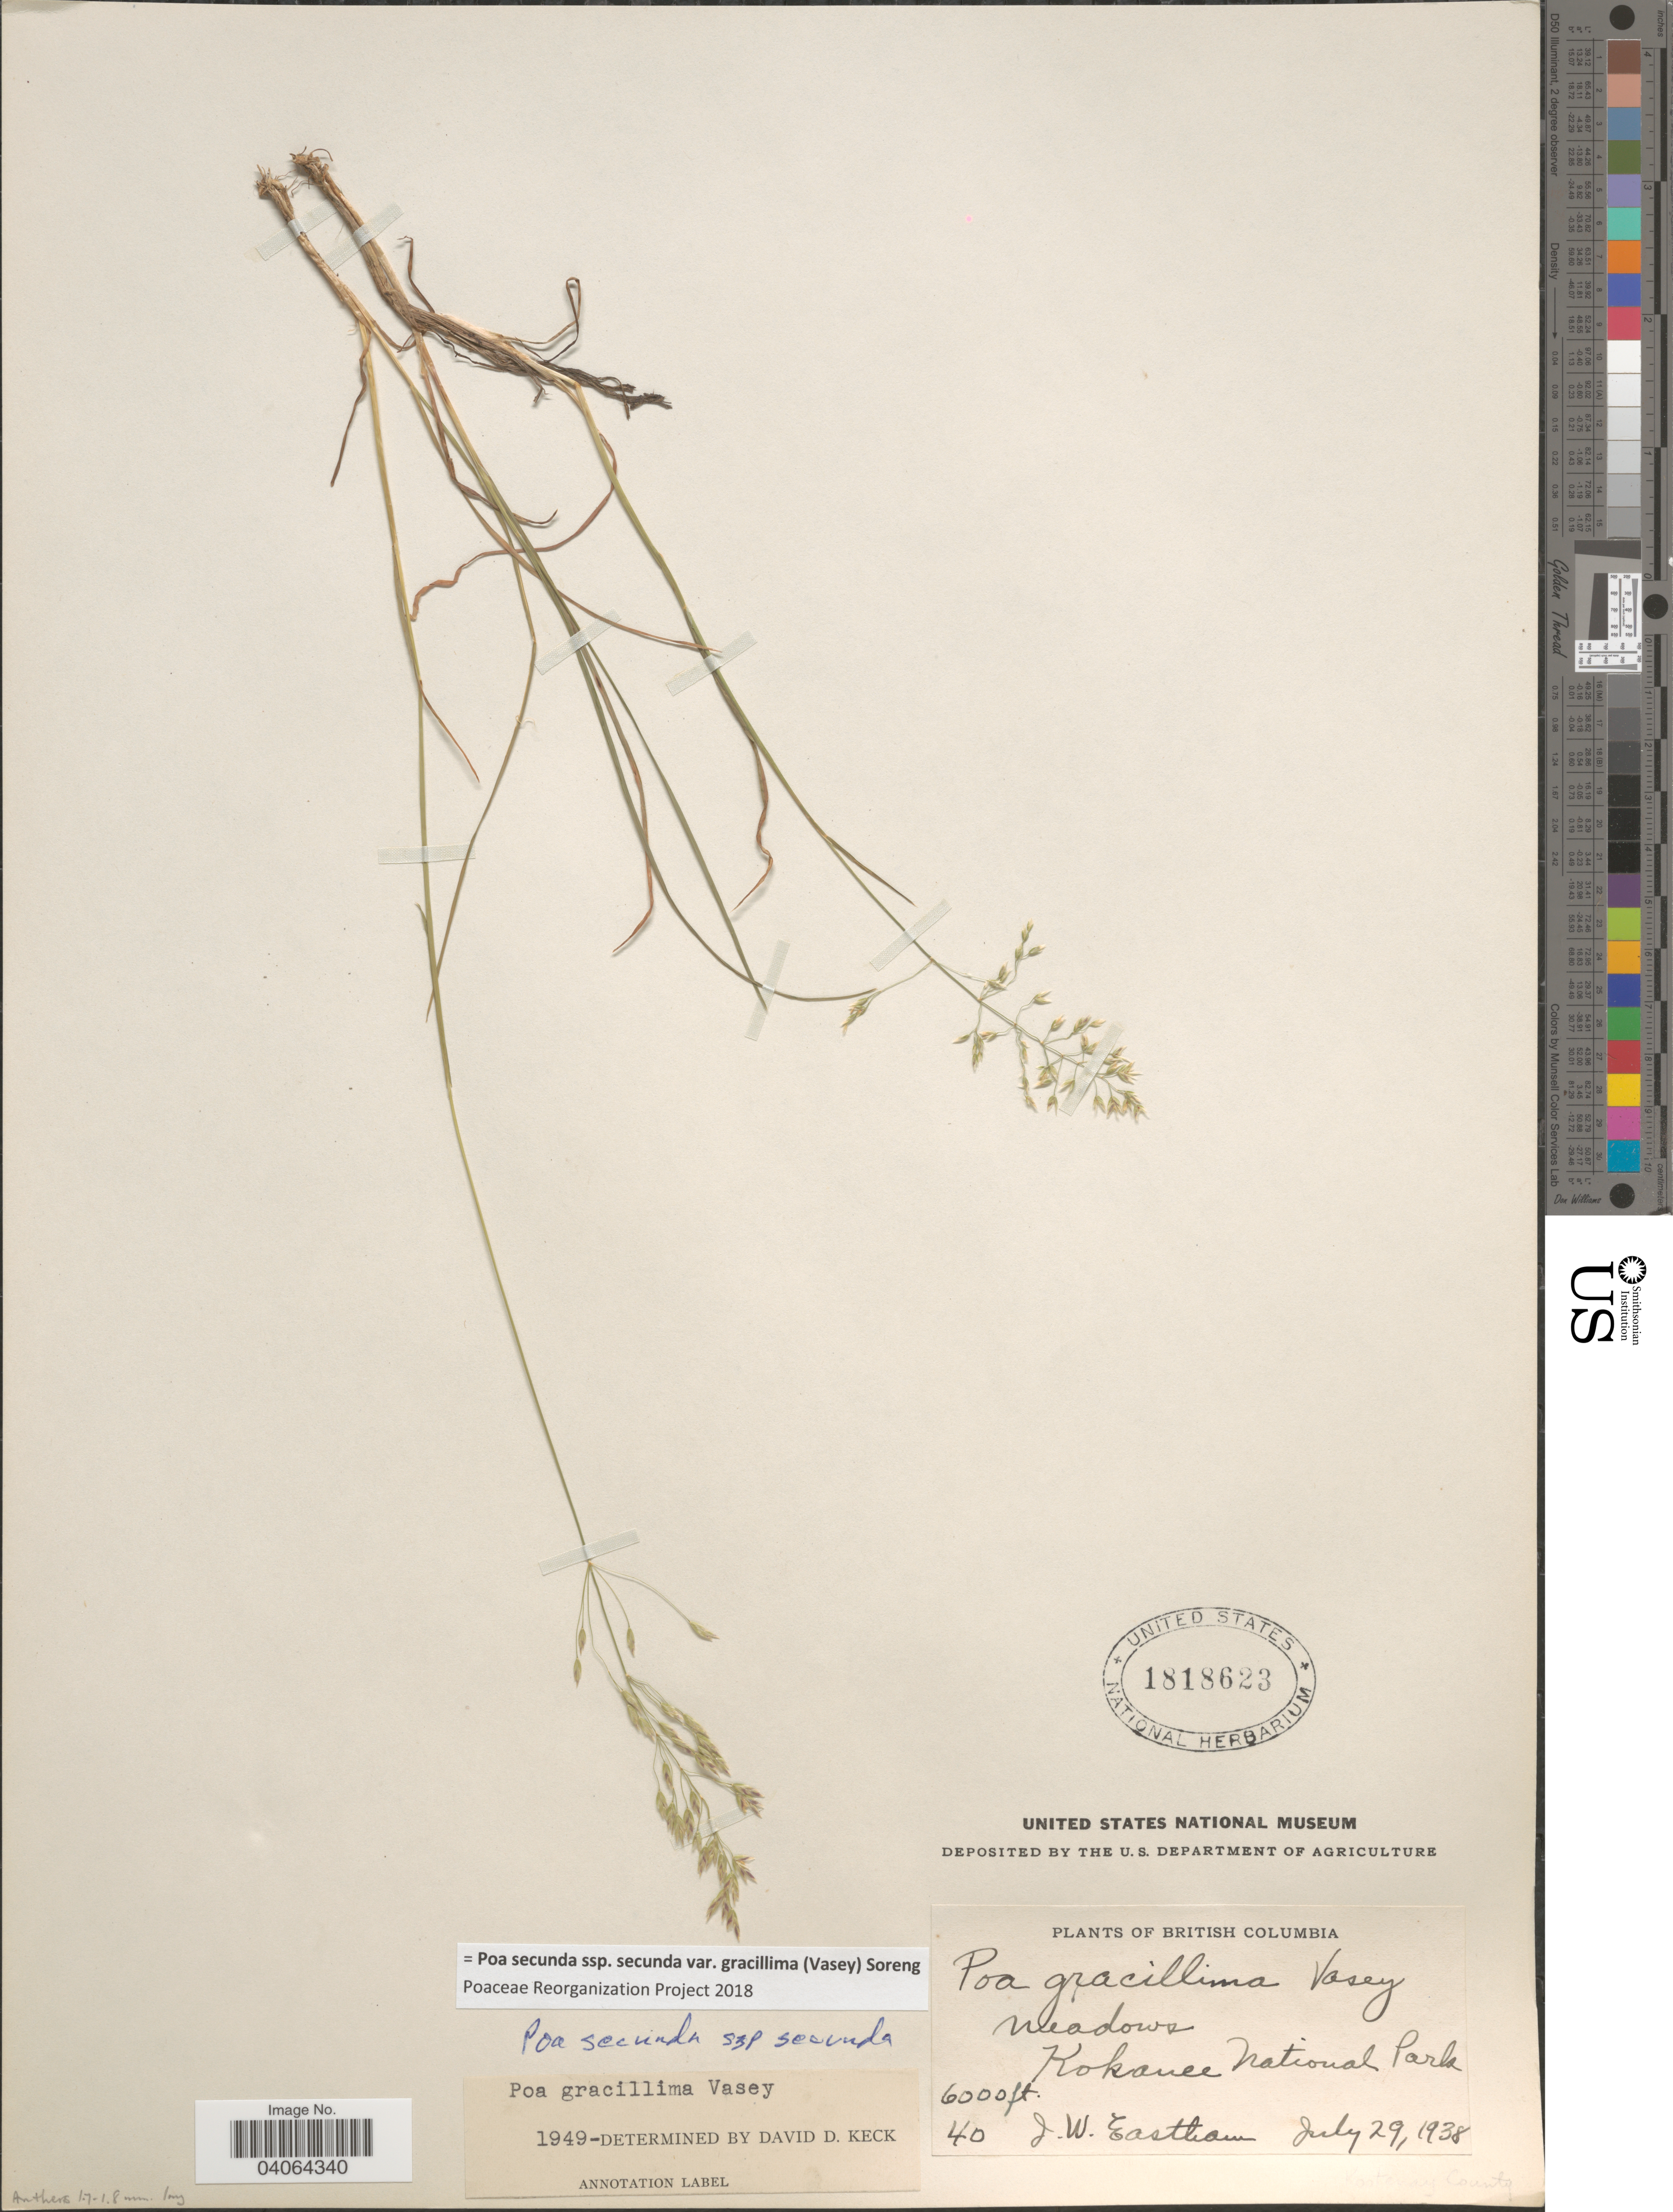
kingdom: Plantae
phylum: Tracheophyta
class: Liliopsida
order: Poales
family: Poaceae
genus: Poa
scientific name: Poa secunda subsp. secunda var. gracillima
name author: (Vasey) Soreng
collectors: J. Eastham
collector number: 40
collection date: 1938-07-29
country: Canada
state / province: British Columbia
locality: Meadows. Kokanee National Park.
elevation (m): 1829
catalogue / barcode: US 1818623